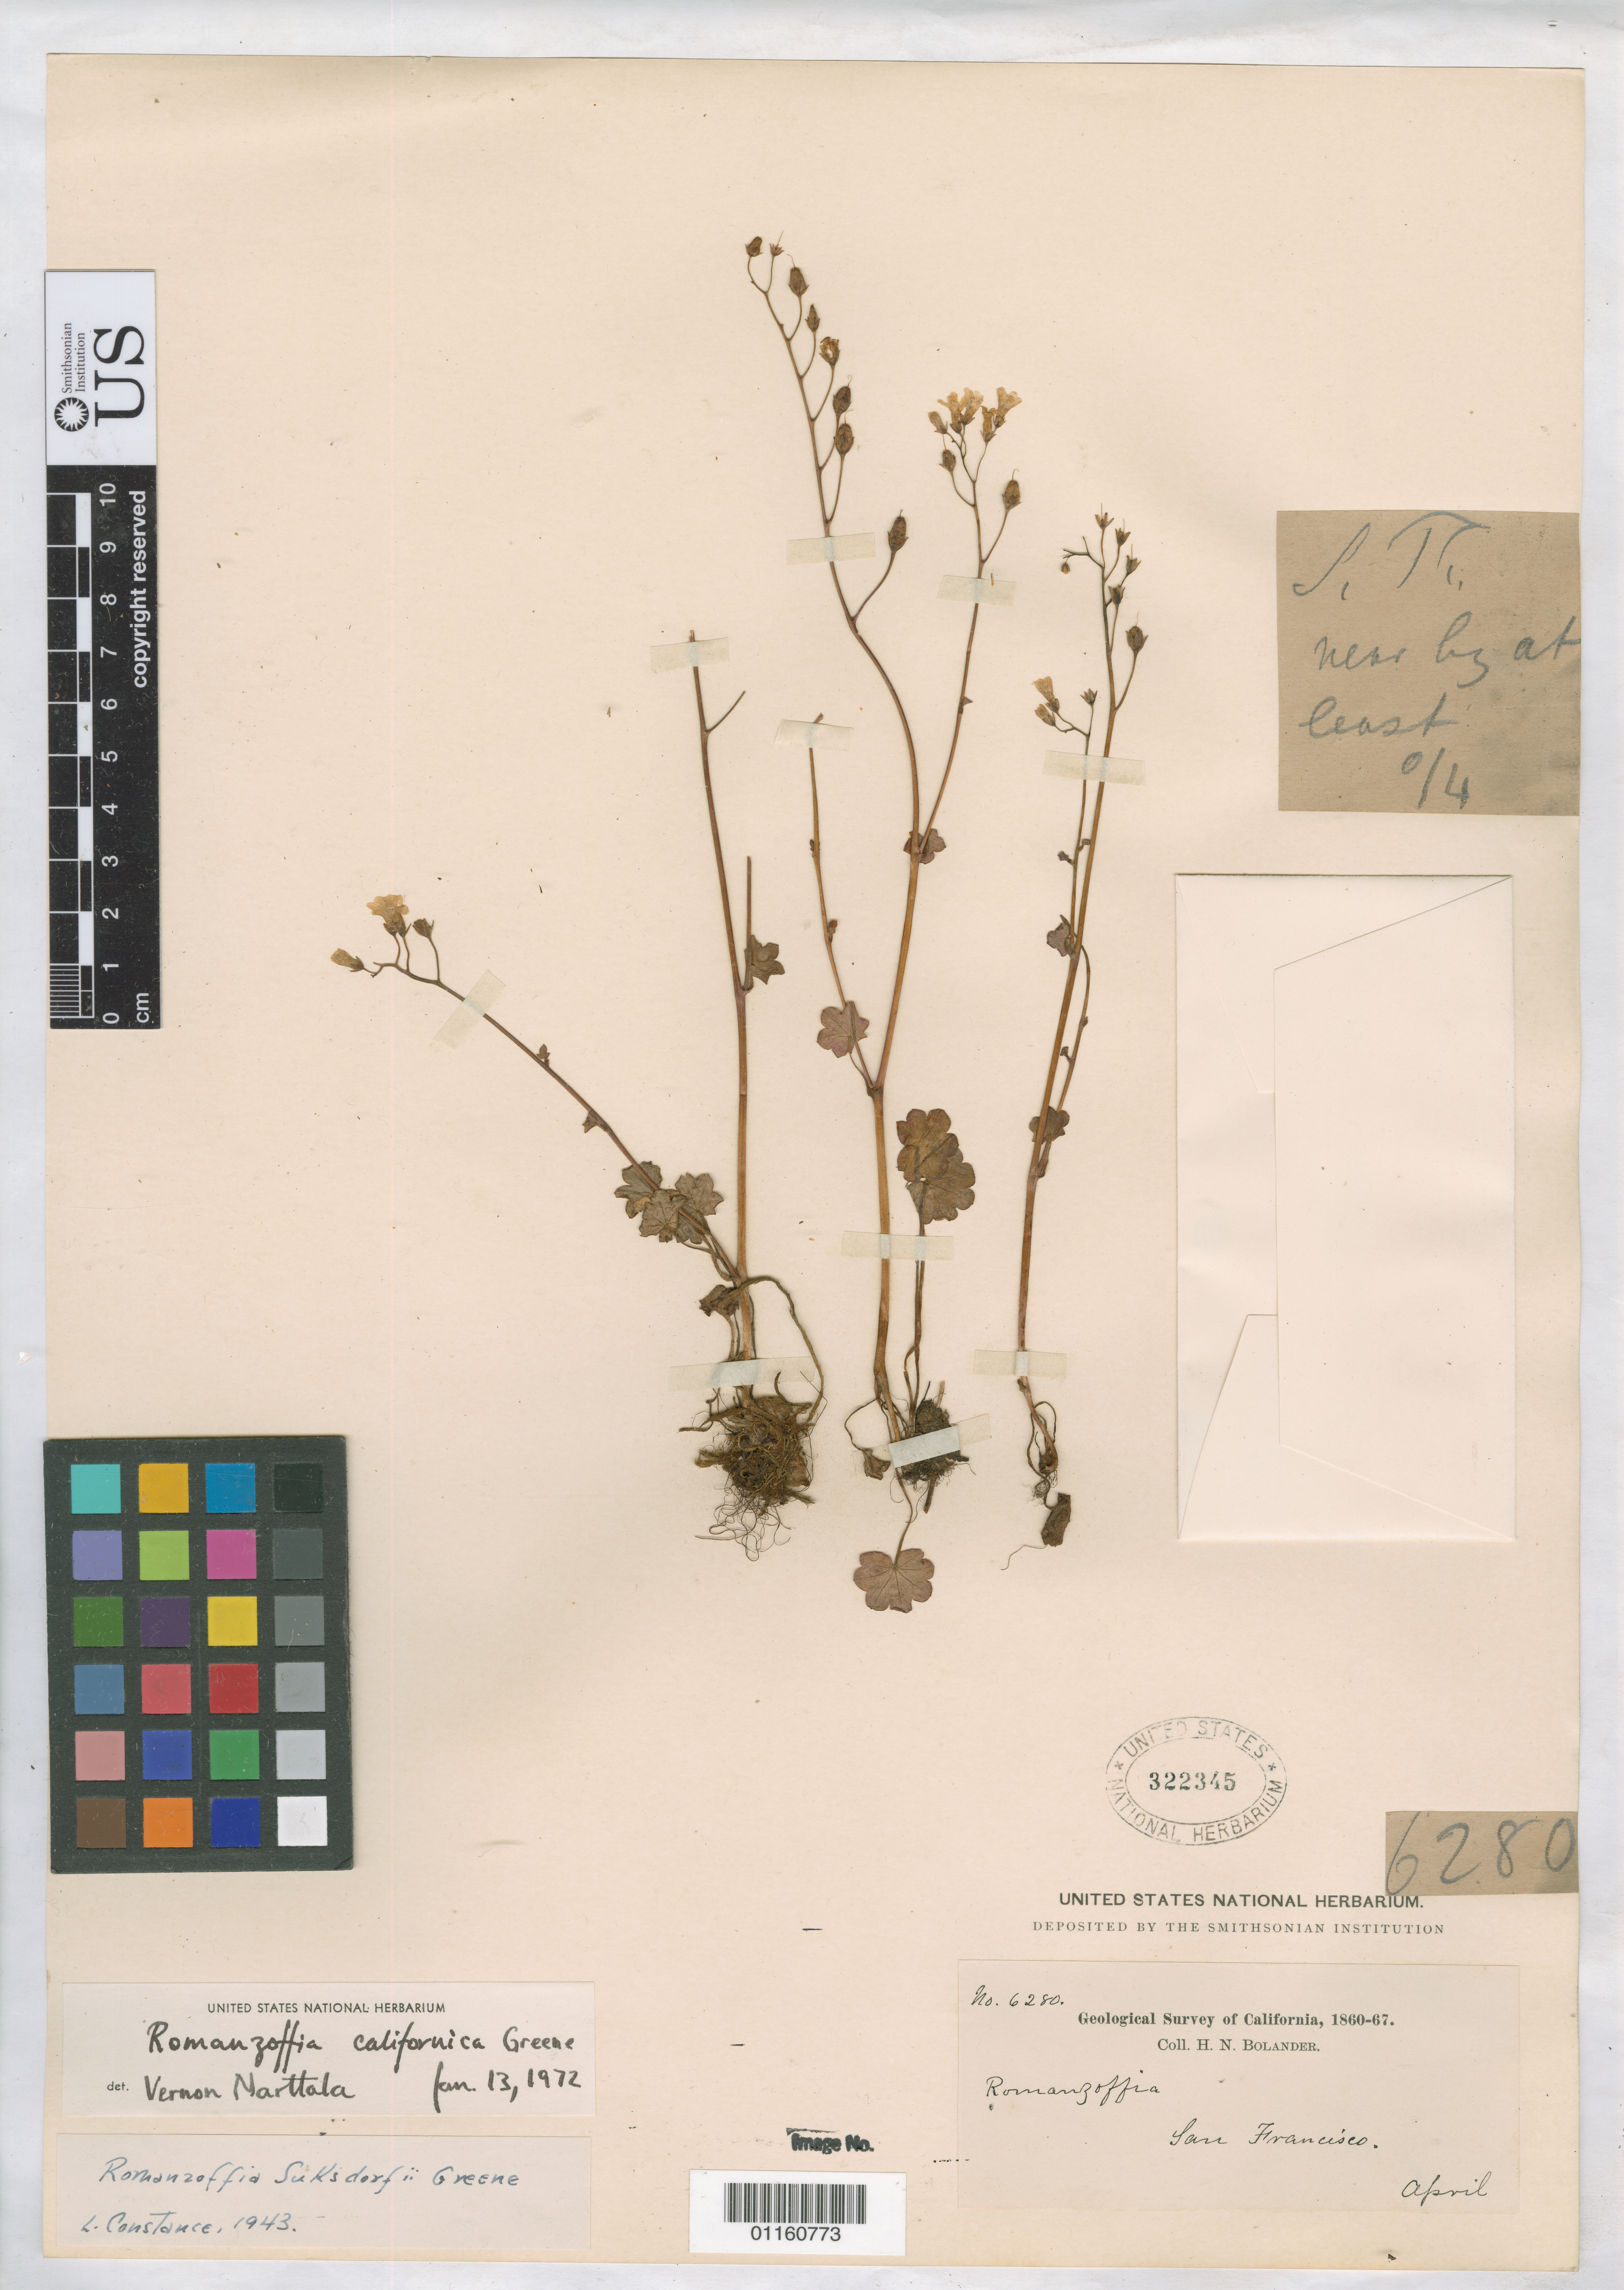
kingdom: Plantae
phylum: Tracheophyta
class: Magnoliopsida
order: Boraginales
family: Hydrophyllaceae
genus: Romanzoffia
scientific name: Romanzoffia californica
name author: Greene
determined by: Marttala, V.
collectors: H. Bolander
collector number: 6280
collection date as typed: Apr 1860 to -- Apr 1867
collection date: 1860-04/1867-04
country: United States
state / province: California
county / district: San Francisco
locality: San Francisco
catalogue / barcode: US 322345